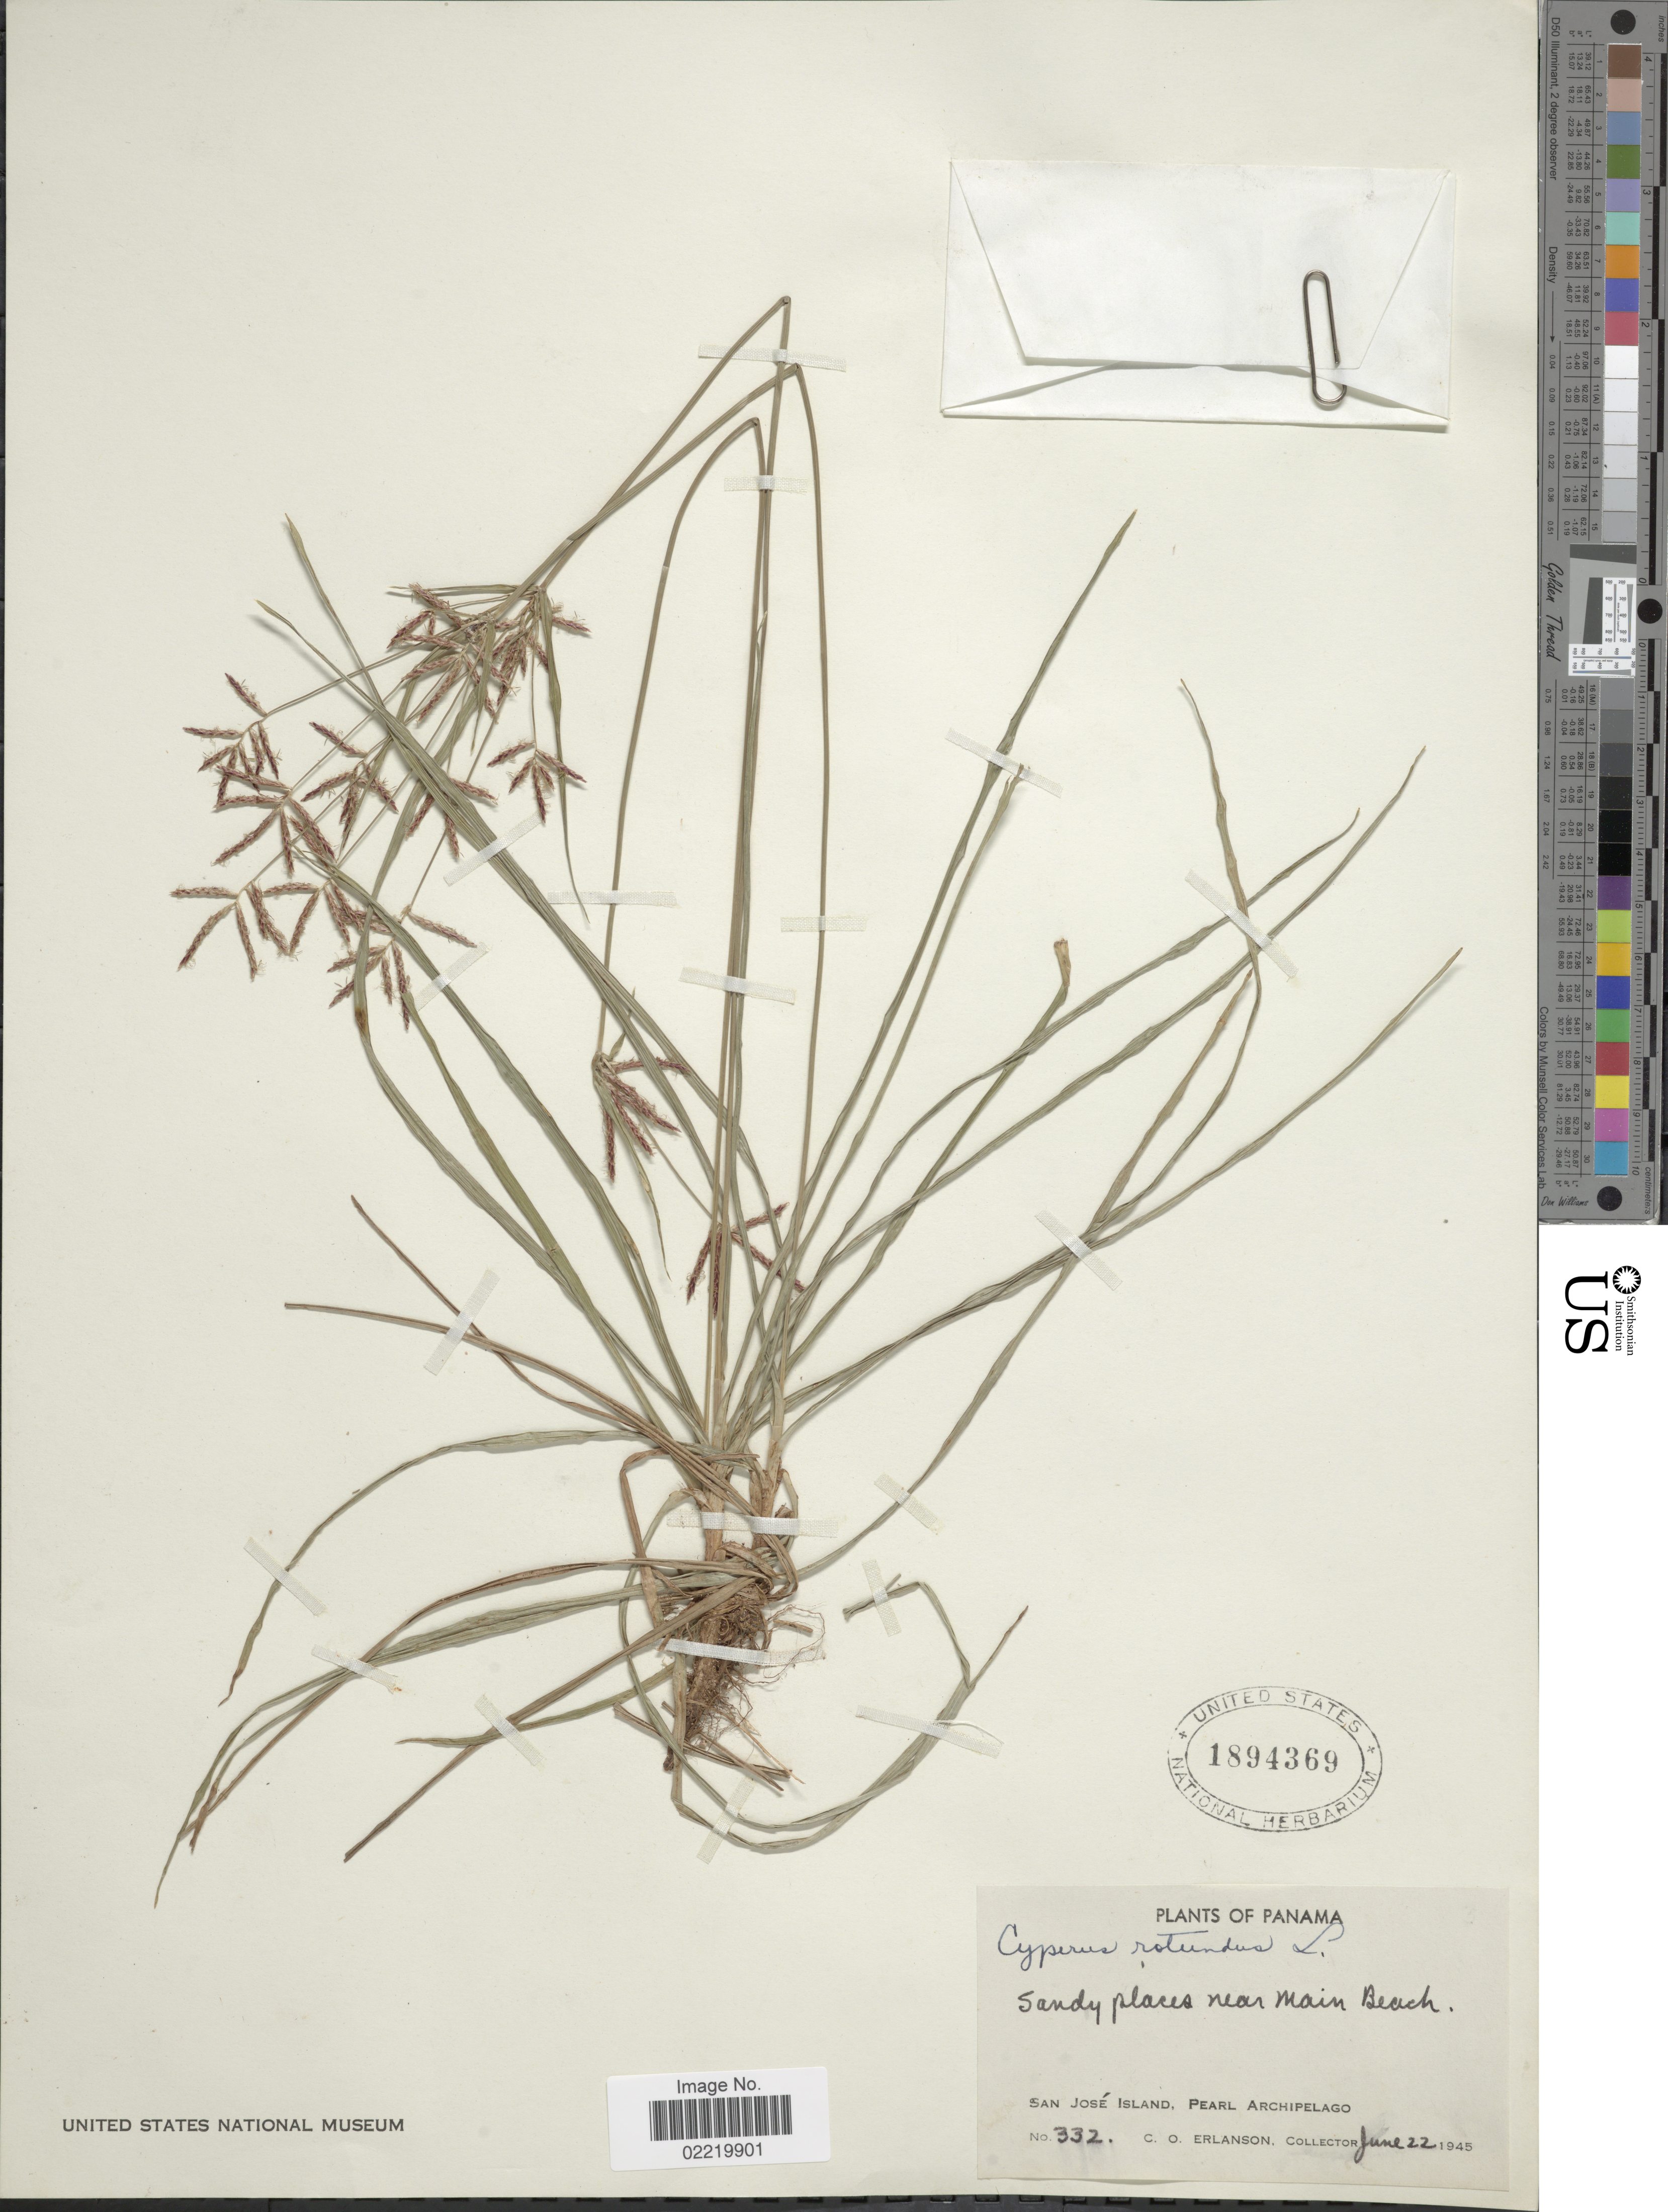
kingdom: Plantae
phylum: Tracheophyta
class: Liliopsida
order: Poales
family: Cyperaceae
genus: Cyperus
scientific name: Cyperus rotundus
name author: L.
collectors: C. O. Erlanson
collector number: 332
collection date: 1945-06-22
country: Panama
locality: Sandy places near main beach, San Jose Island, Pearl Archipelago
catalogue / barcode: US 1894369